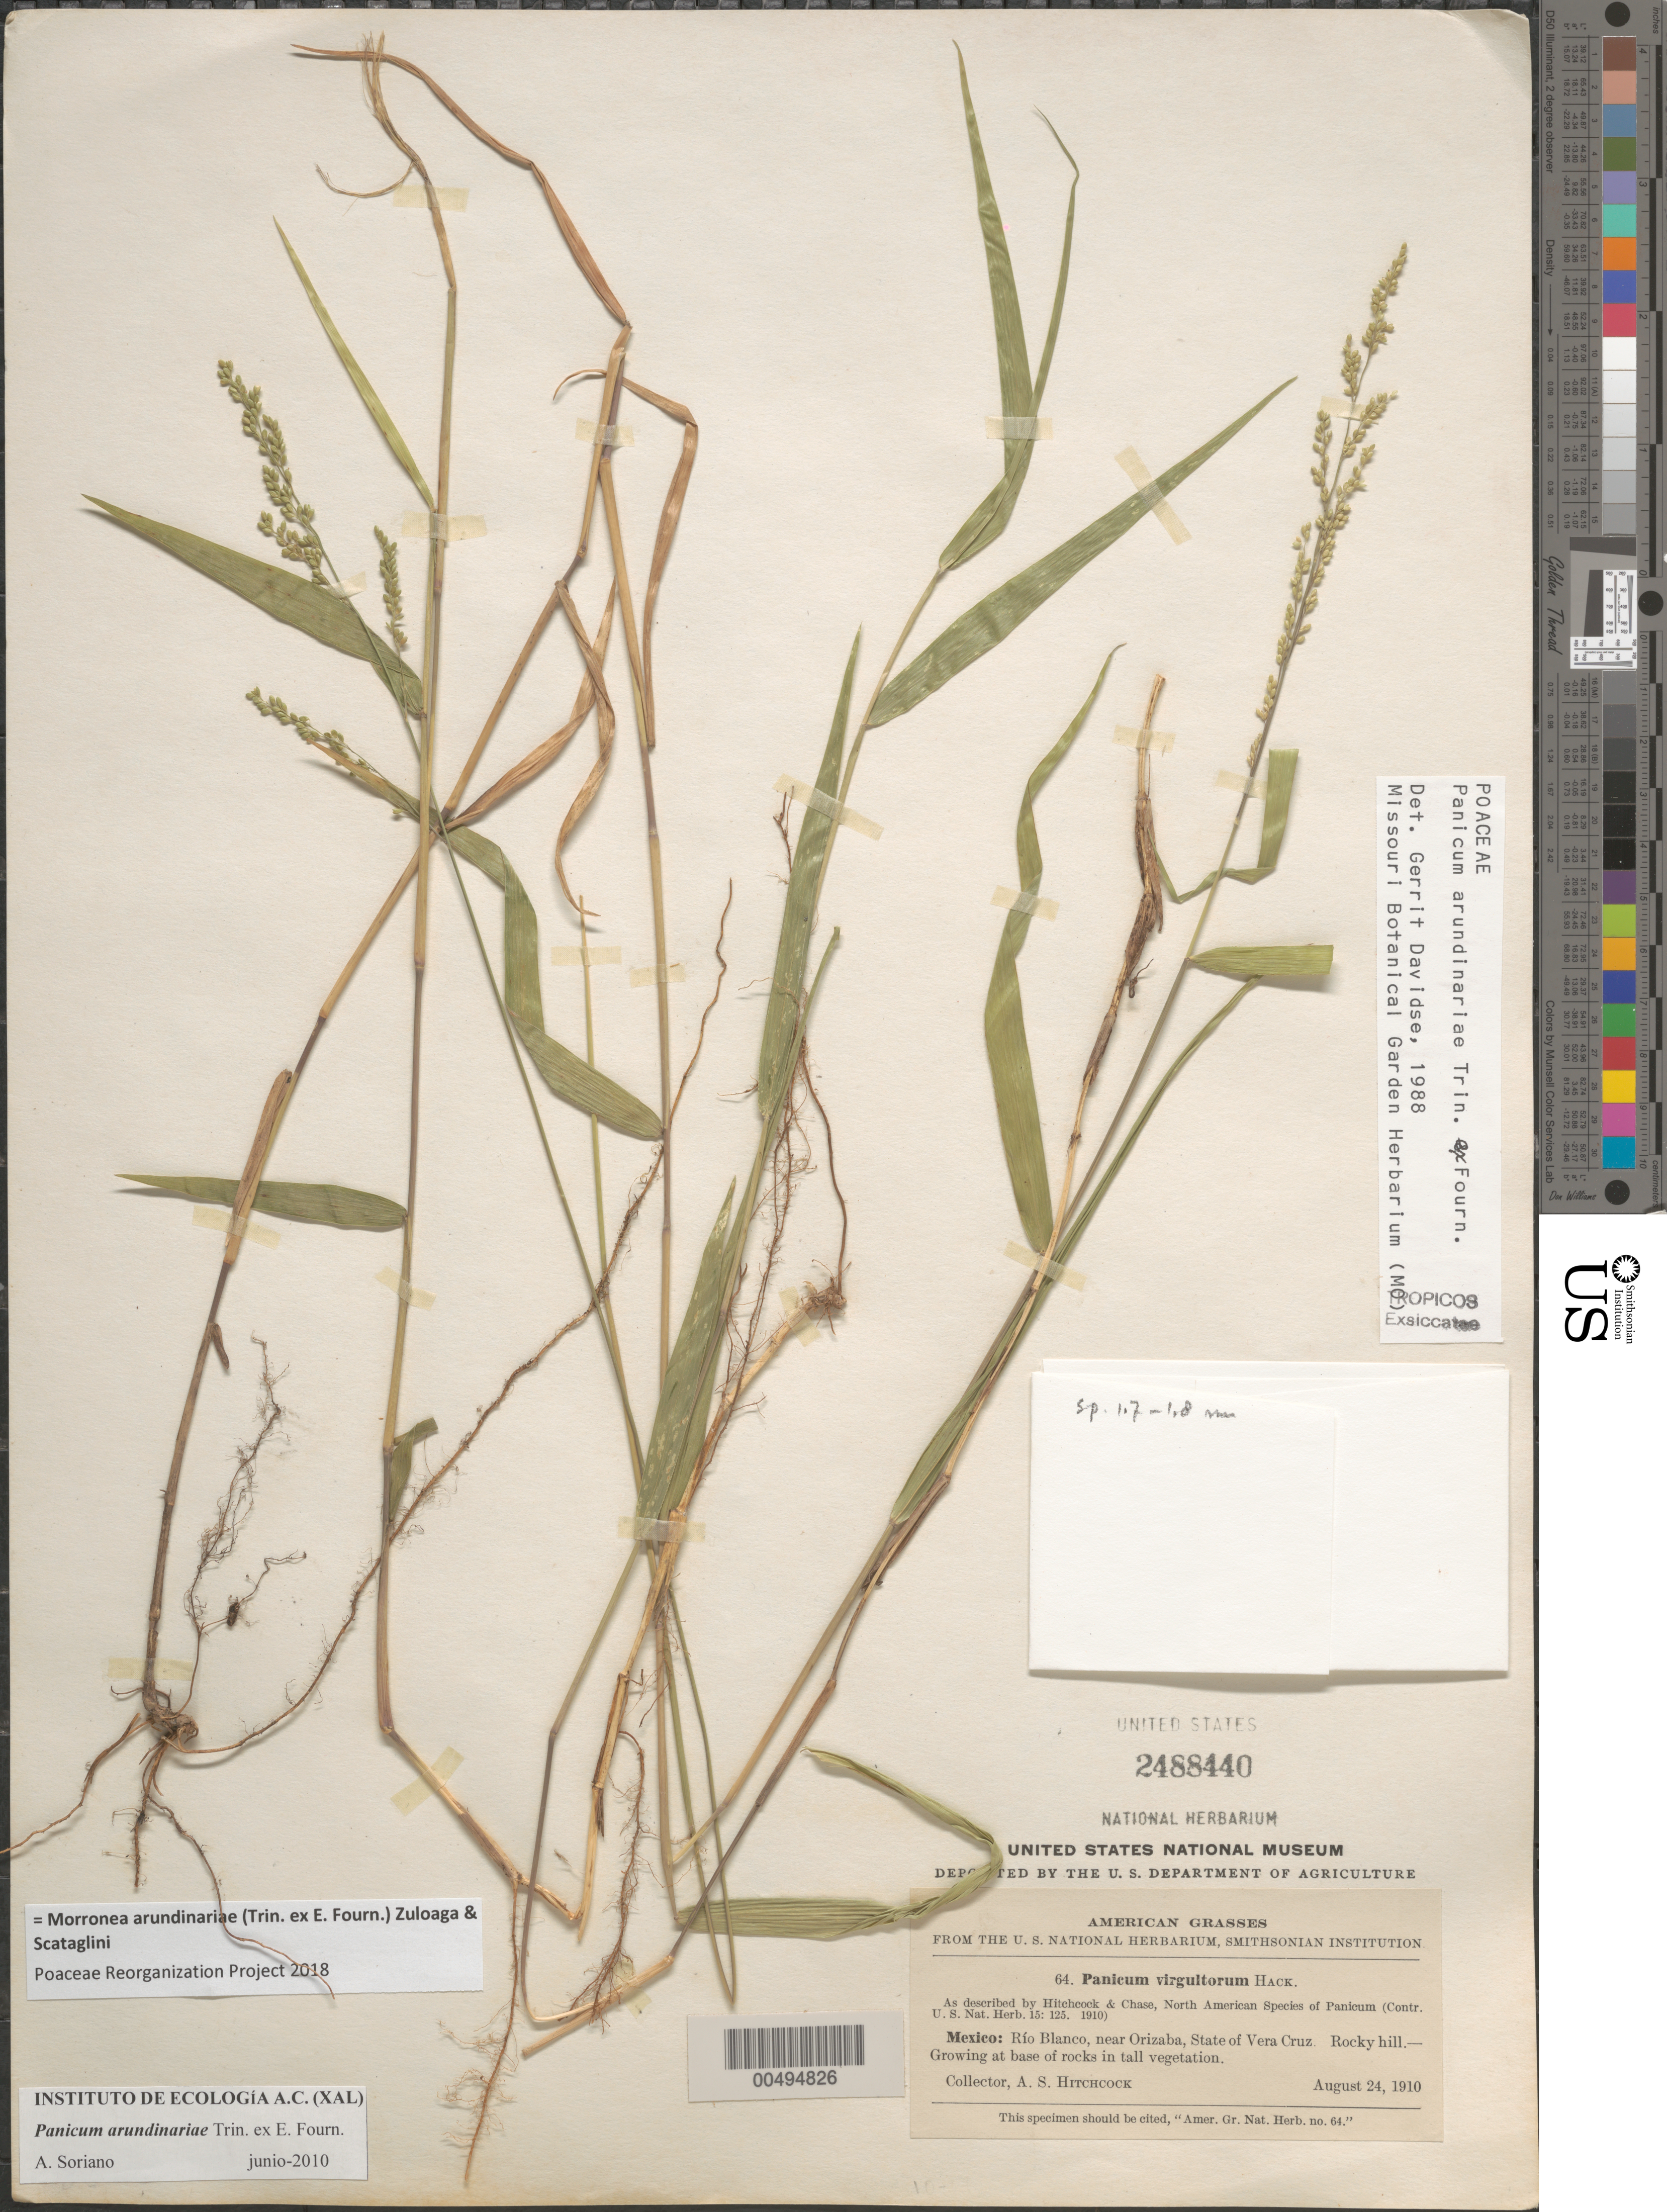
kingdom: Plantae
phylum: Tracheophyta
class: Liliopsida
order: Poales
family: Poaceae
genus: Morronea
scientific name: Morronea arundinariae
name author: (Trin. ex E. Fourn.) Zuloaga & Scataglini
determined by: Poaceae Reorganization Project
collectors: A. S. Hitchcock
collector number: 64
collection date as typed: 24 Aug 1910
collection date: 1910-08-24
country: Mexico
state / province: Veracruz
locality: R¡o Blanco, near Orizaba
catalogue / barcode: US 2488440